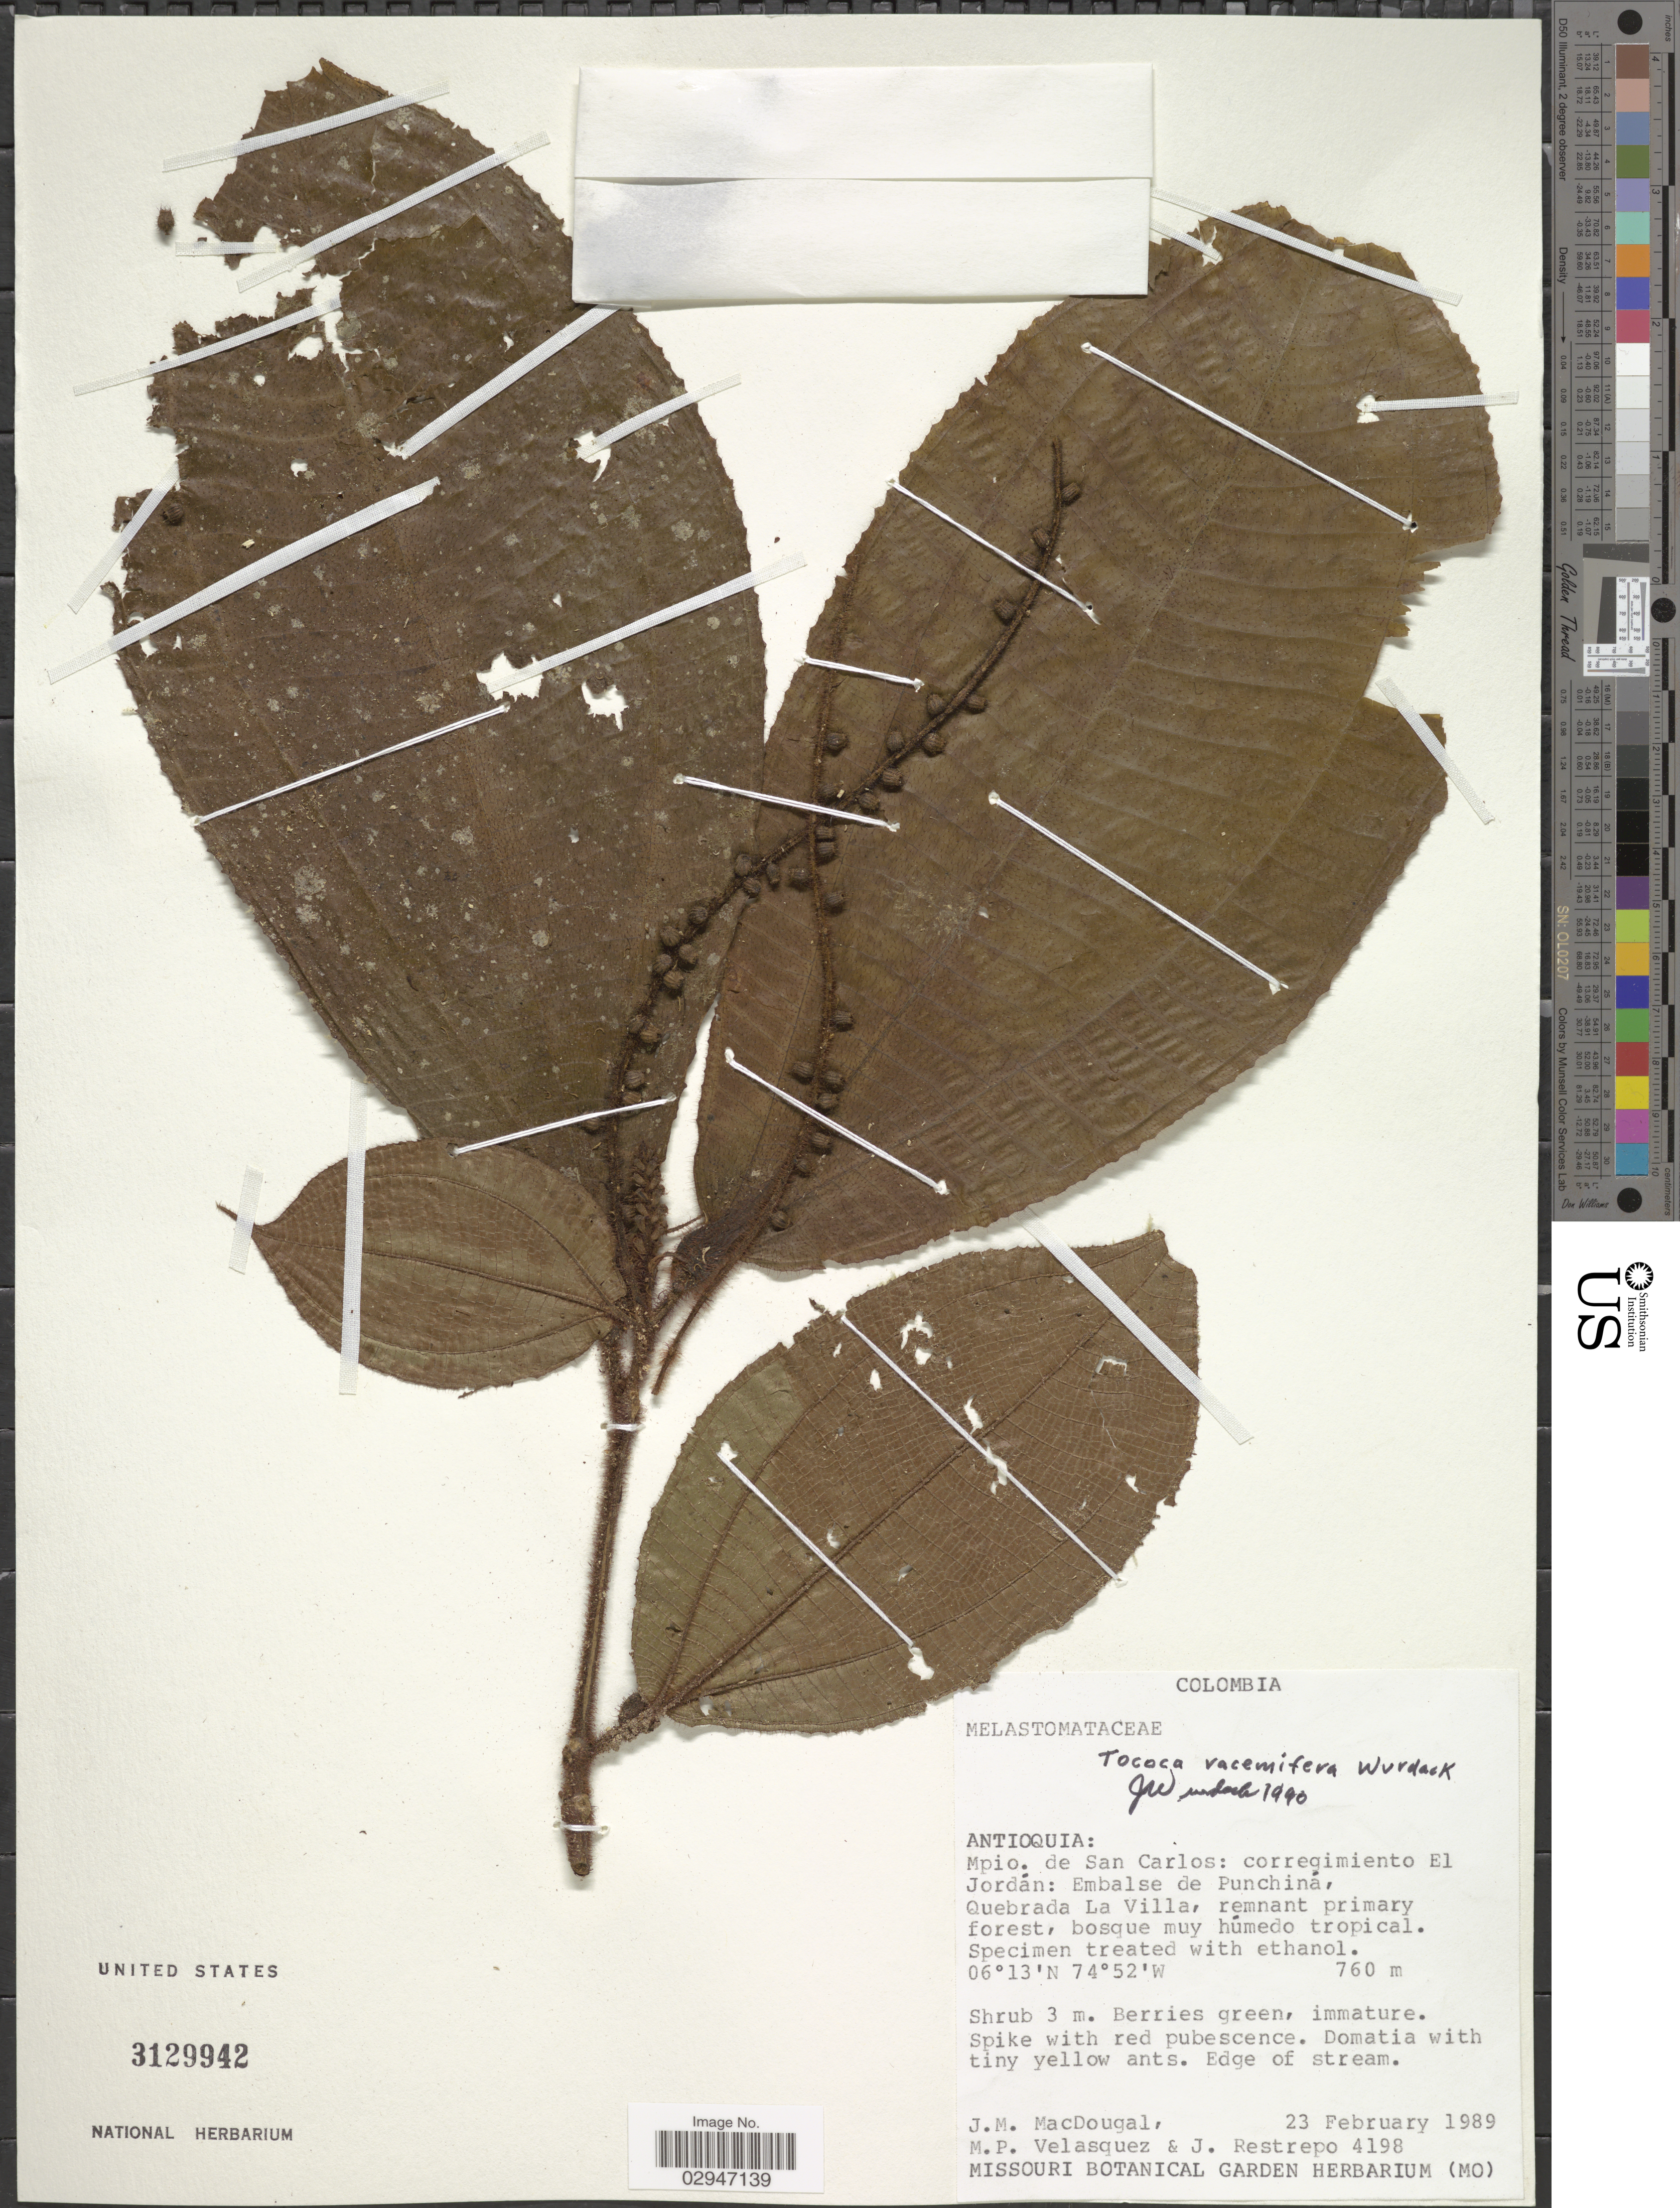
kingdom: Plantae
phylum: Tracheophyta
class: Magnoliopsida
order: Myrtales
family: Melastomataceae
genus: Tococa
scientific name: Tococa racemifera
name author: Wurdack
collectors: J. M. MacDougal, M. Velasquez & J. Restrepo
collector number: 4198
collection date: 1989-02-23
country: Colombia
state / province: Antioquia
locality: Mpio. de San Carlos: corregimiento El Jordán: Embalse de Punchiná, Quebrada La Villa.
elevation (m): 760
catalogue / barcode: US 3129942